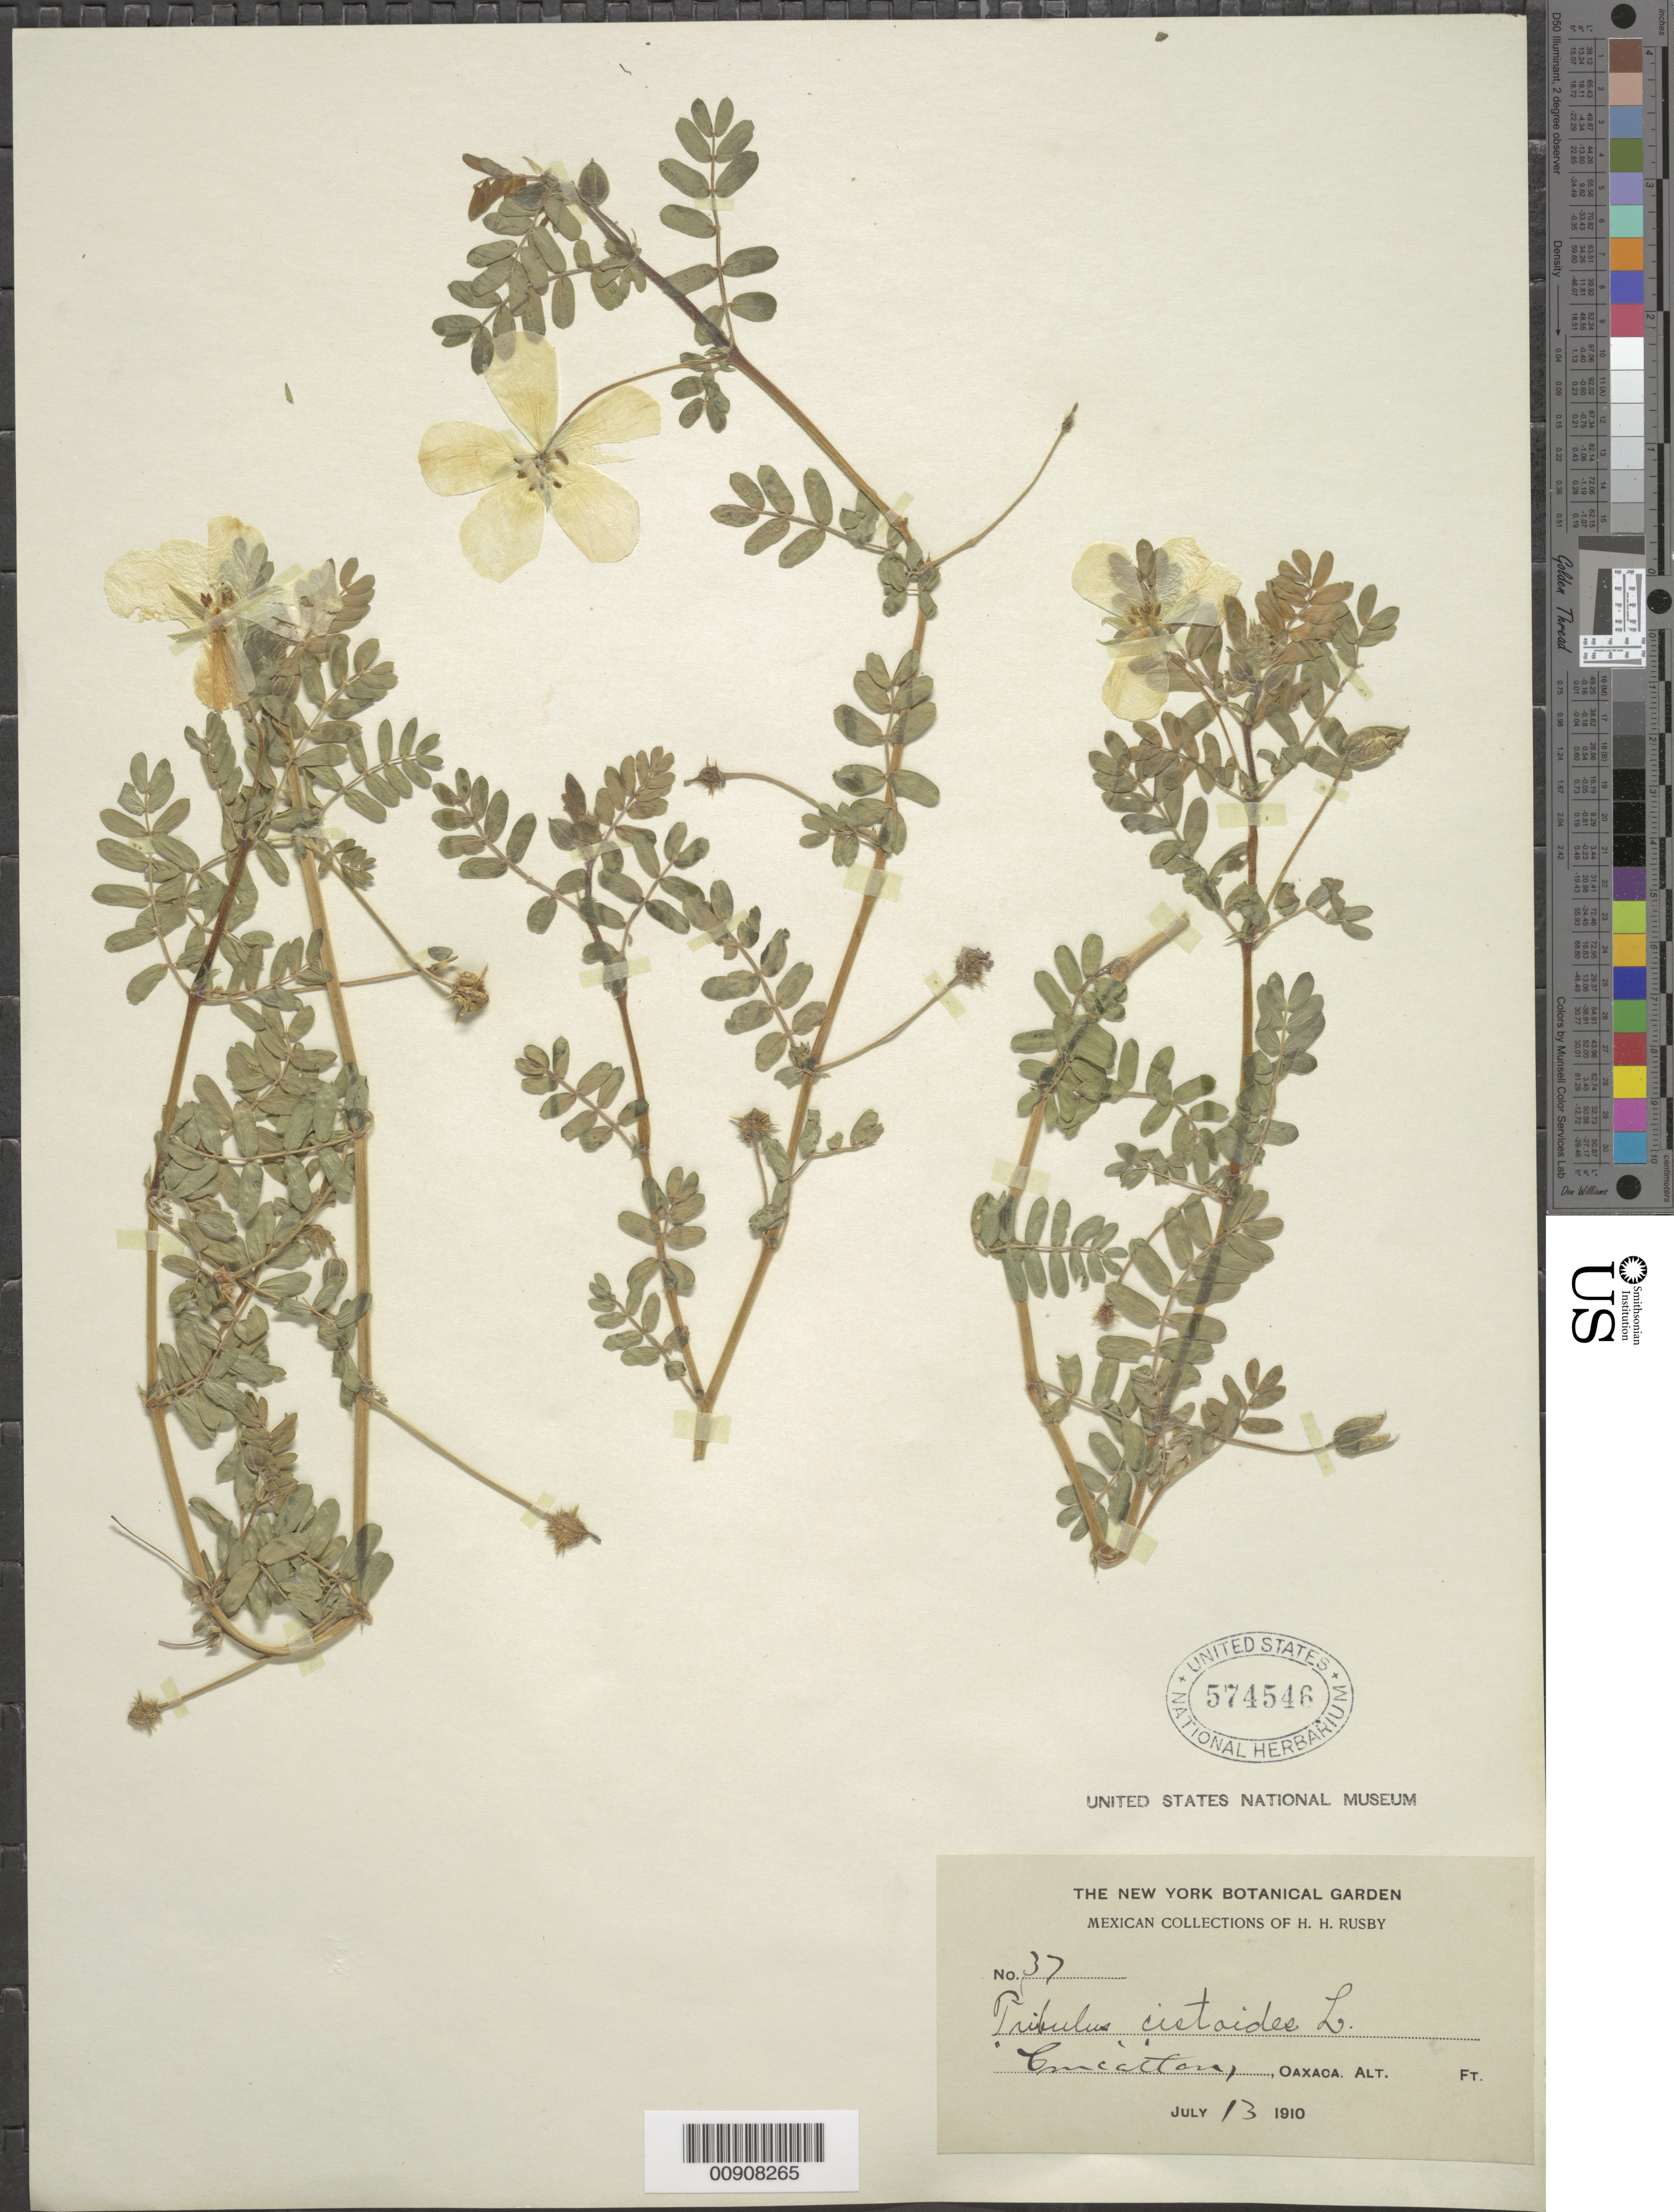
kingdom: Plantae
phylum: Tracheophyta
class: Magnoliopsida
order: Zygophyllales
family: Zygophyllaceae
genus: Tribulus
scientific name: Tribulus cistoides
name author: L.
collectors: H. H. Rusby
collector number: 37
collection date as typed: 13 Jul 1910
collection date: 1910-07-13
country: Mexico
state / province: Oaxaca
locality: Cuicatlan, Oaxaca.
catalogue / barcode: US 574546